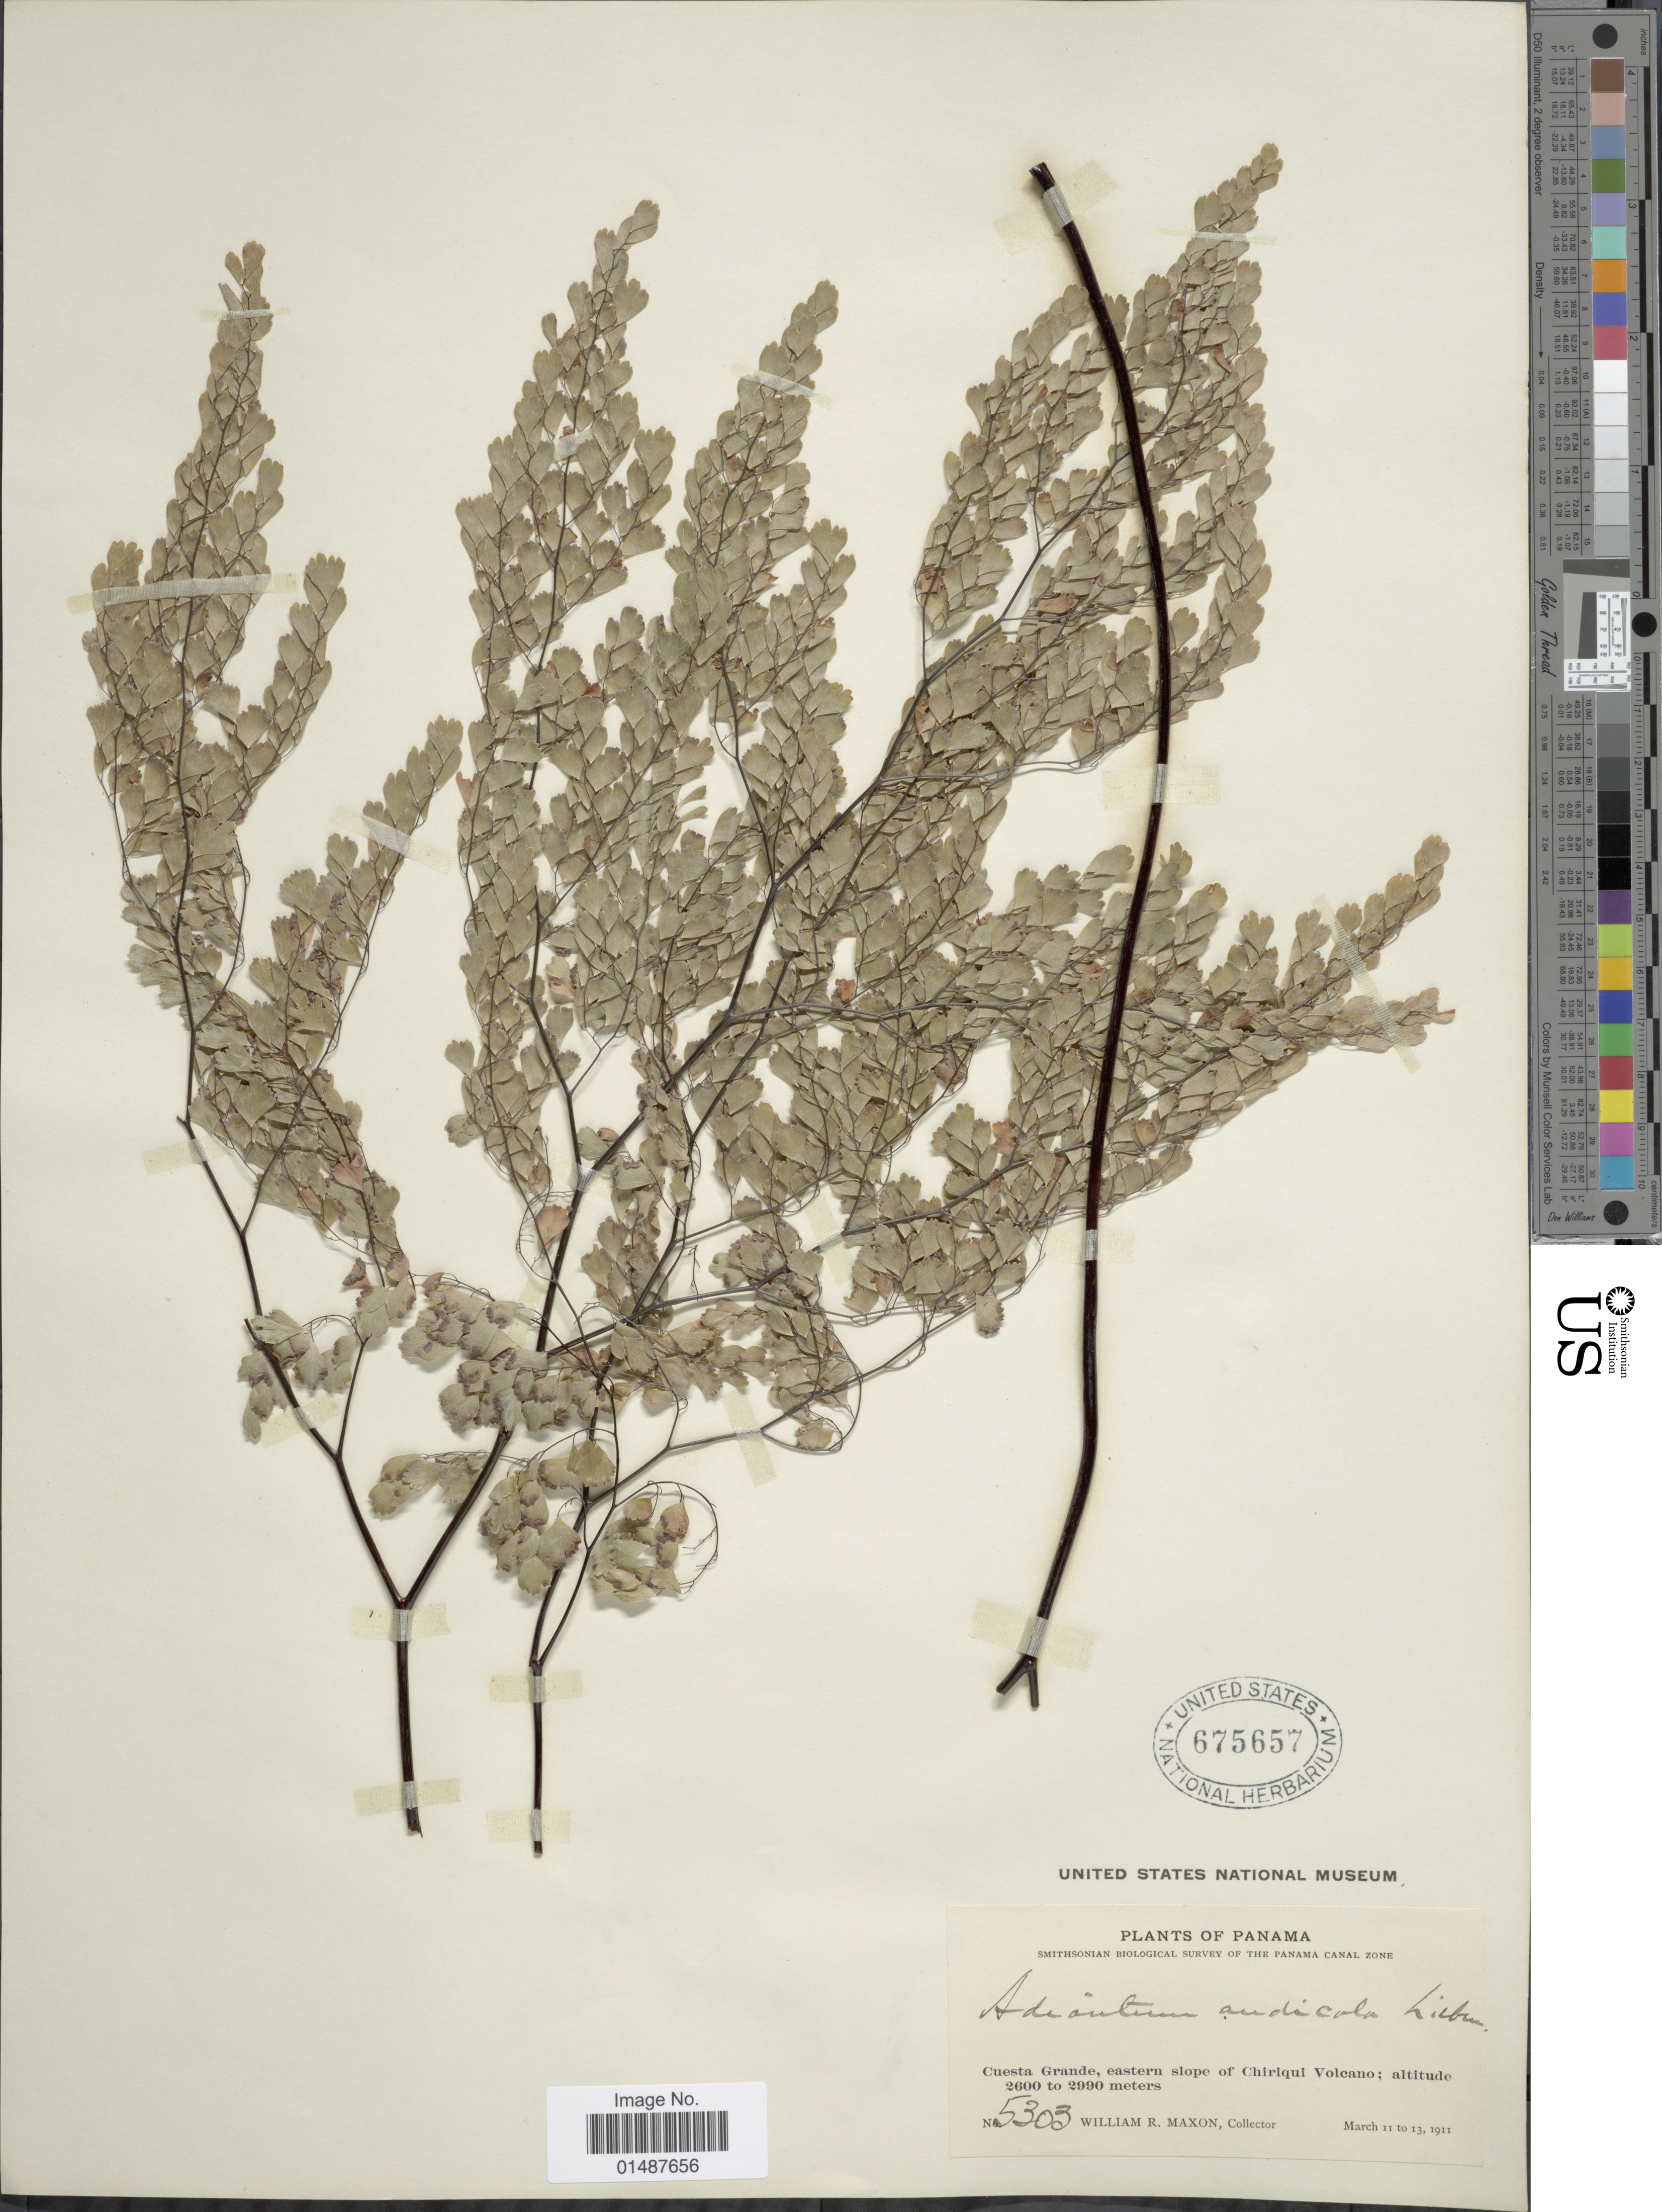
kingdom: Plantae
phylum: Tracheophyta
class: Polypodiopsida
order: Polypodiales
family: Pteridaceae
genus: Adiantum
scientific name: Adiantum andicola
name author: Liebm.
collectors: W. R. Maxon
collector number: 5303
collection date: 1911-03-11/1911-03-13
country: Panama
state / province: Chiriqui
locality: Cuesta Grande, eastern slope of Chiriqui Volcano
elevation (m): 2600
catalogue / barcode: US 675657